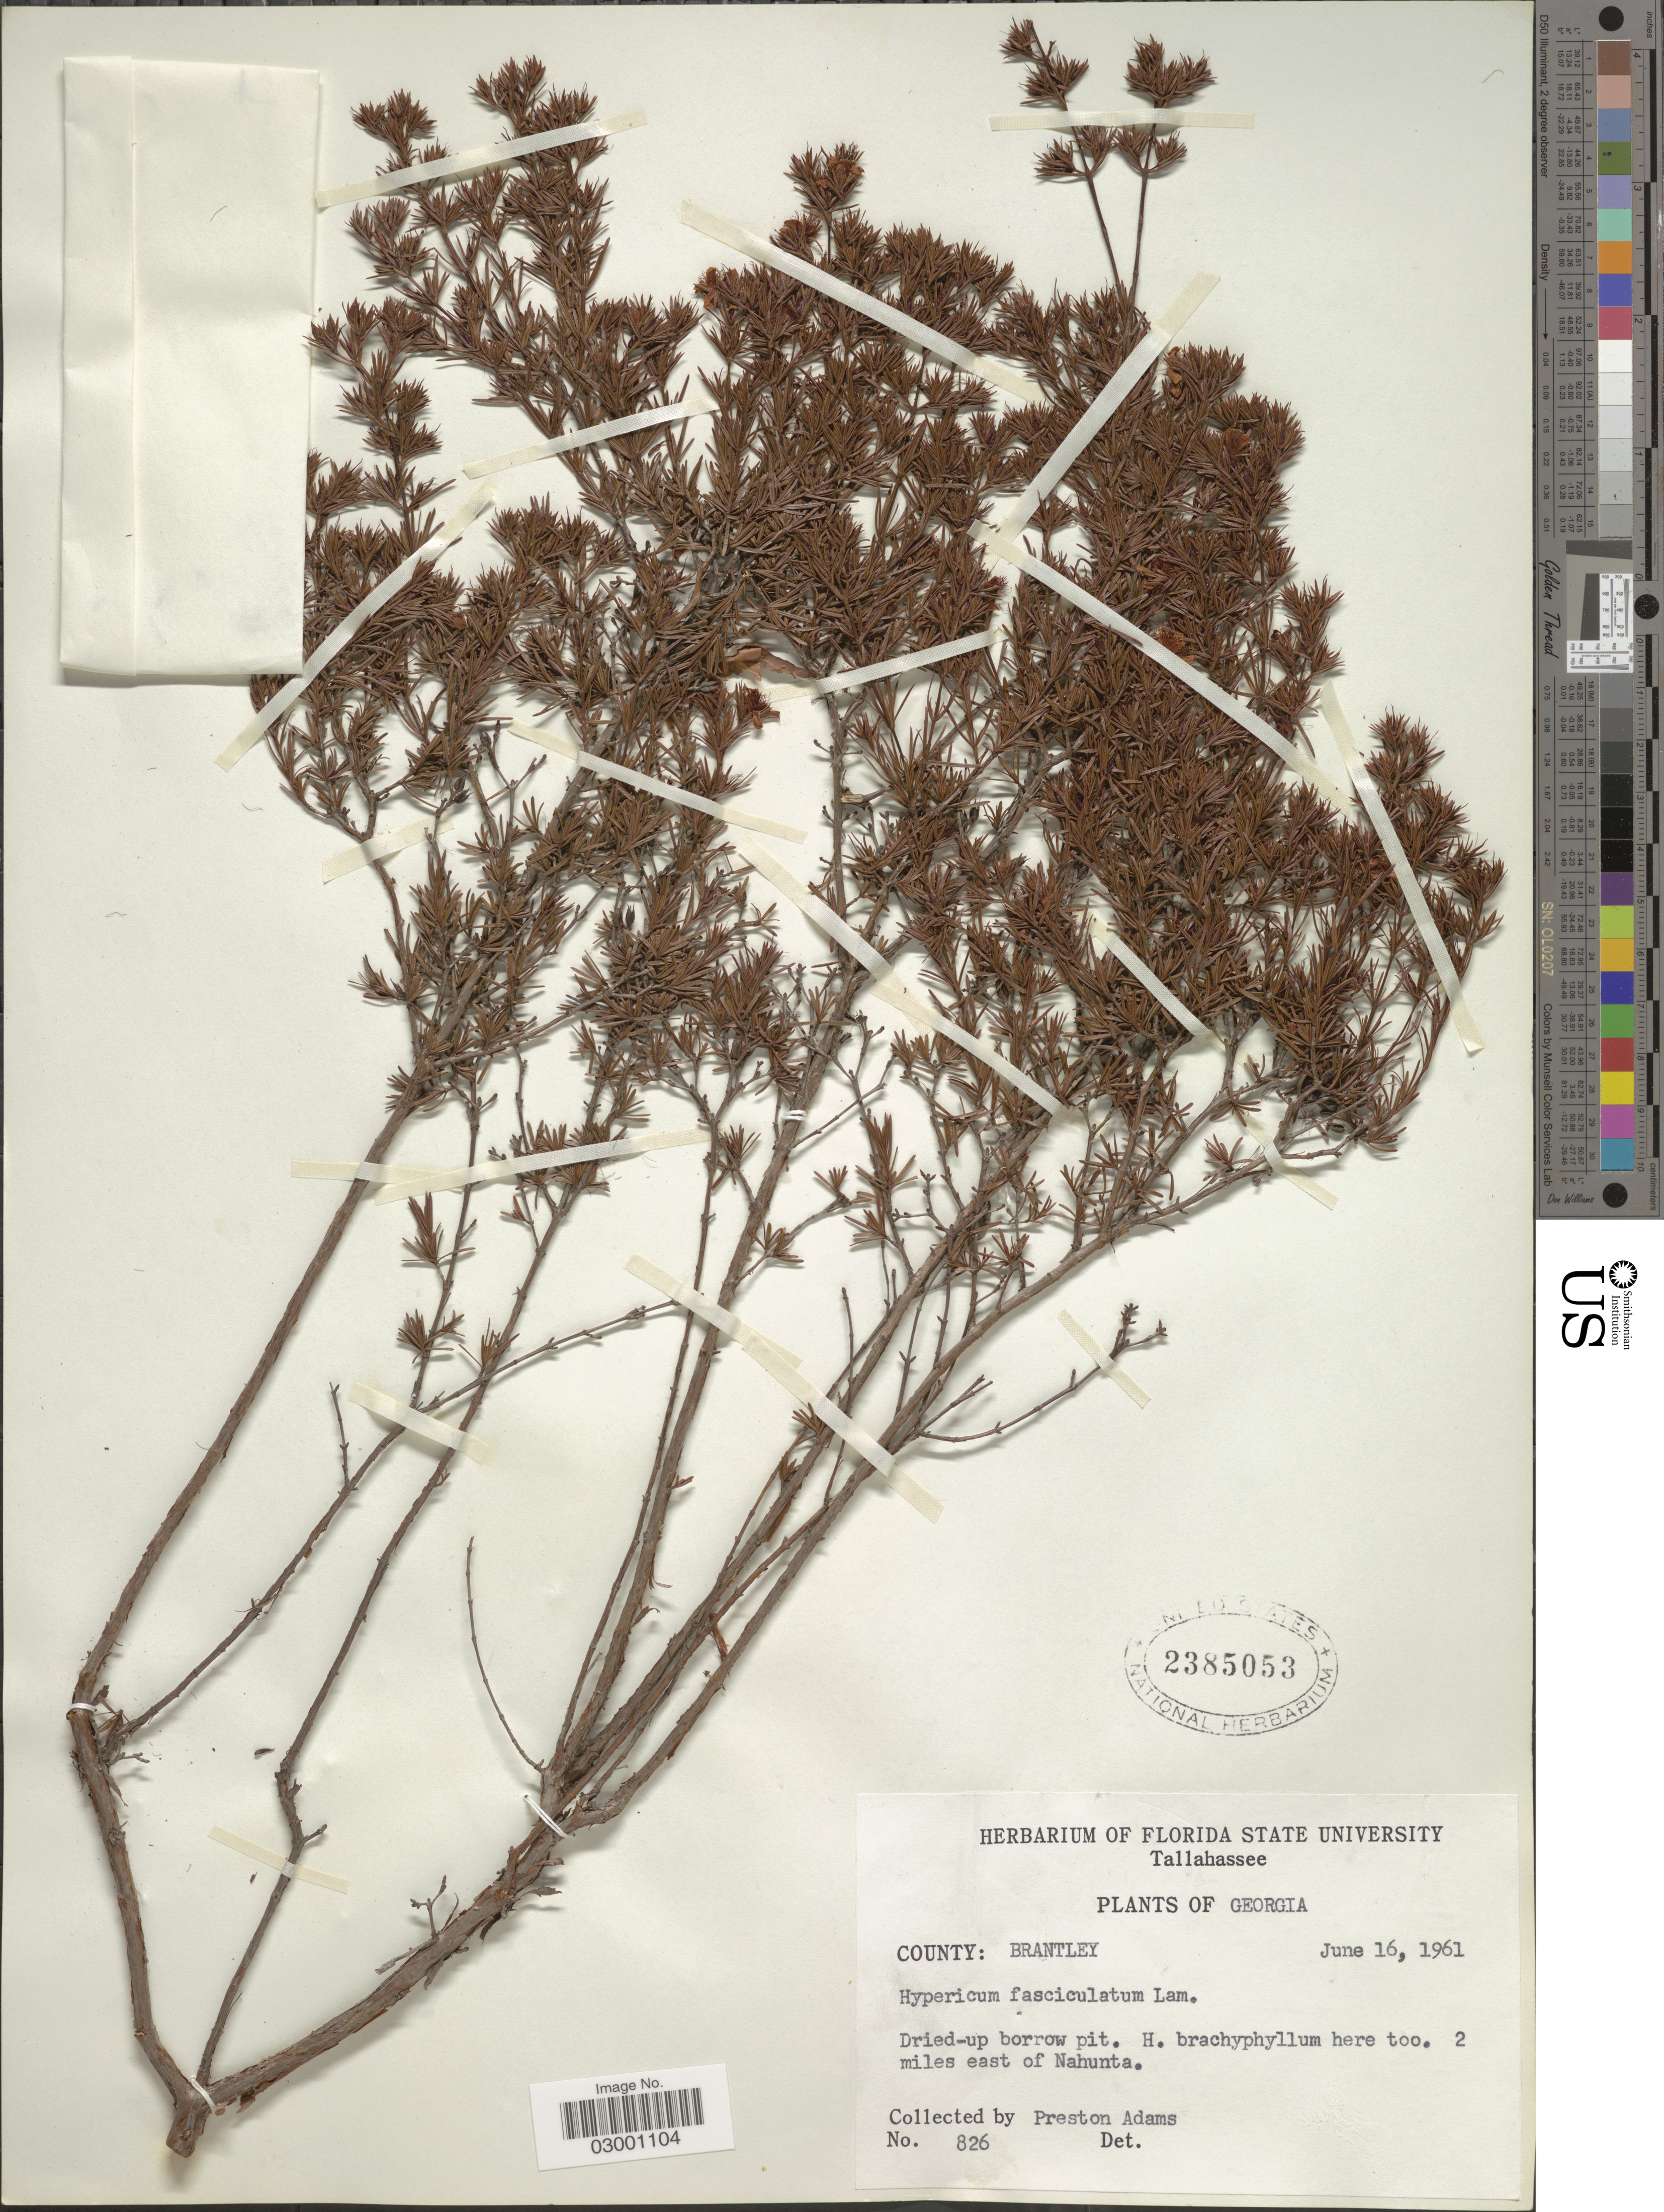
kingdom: Plantae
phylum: Tracheophyta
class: Magnoliopsida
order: Malpighiales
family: Hypericaceae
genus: Hypericum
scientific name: Hypericum fasciculatum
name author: Lam.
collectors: P. Adams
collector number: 826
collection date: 1961-06-16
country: United States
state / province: Georgia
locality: County: Brantley, 2 miles east of Nahunta.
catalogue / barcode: US 2385053